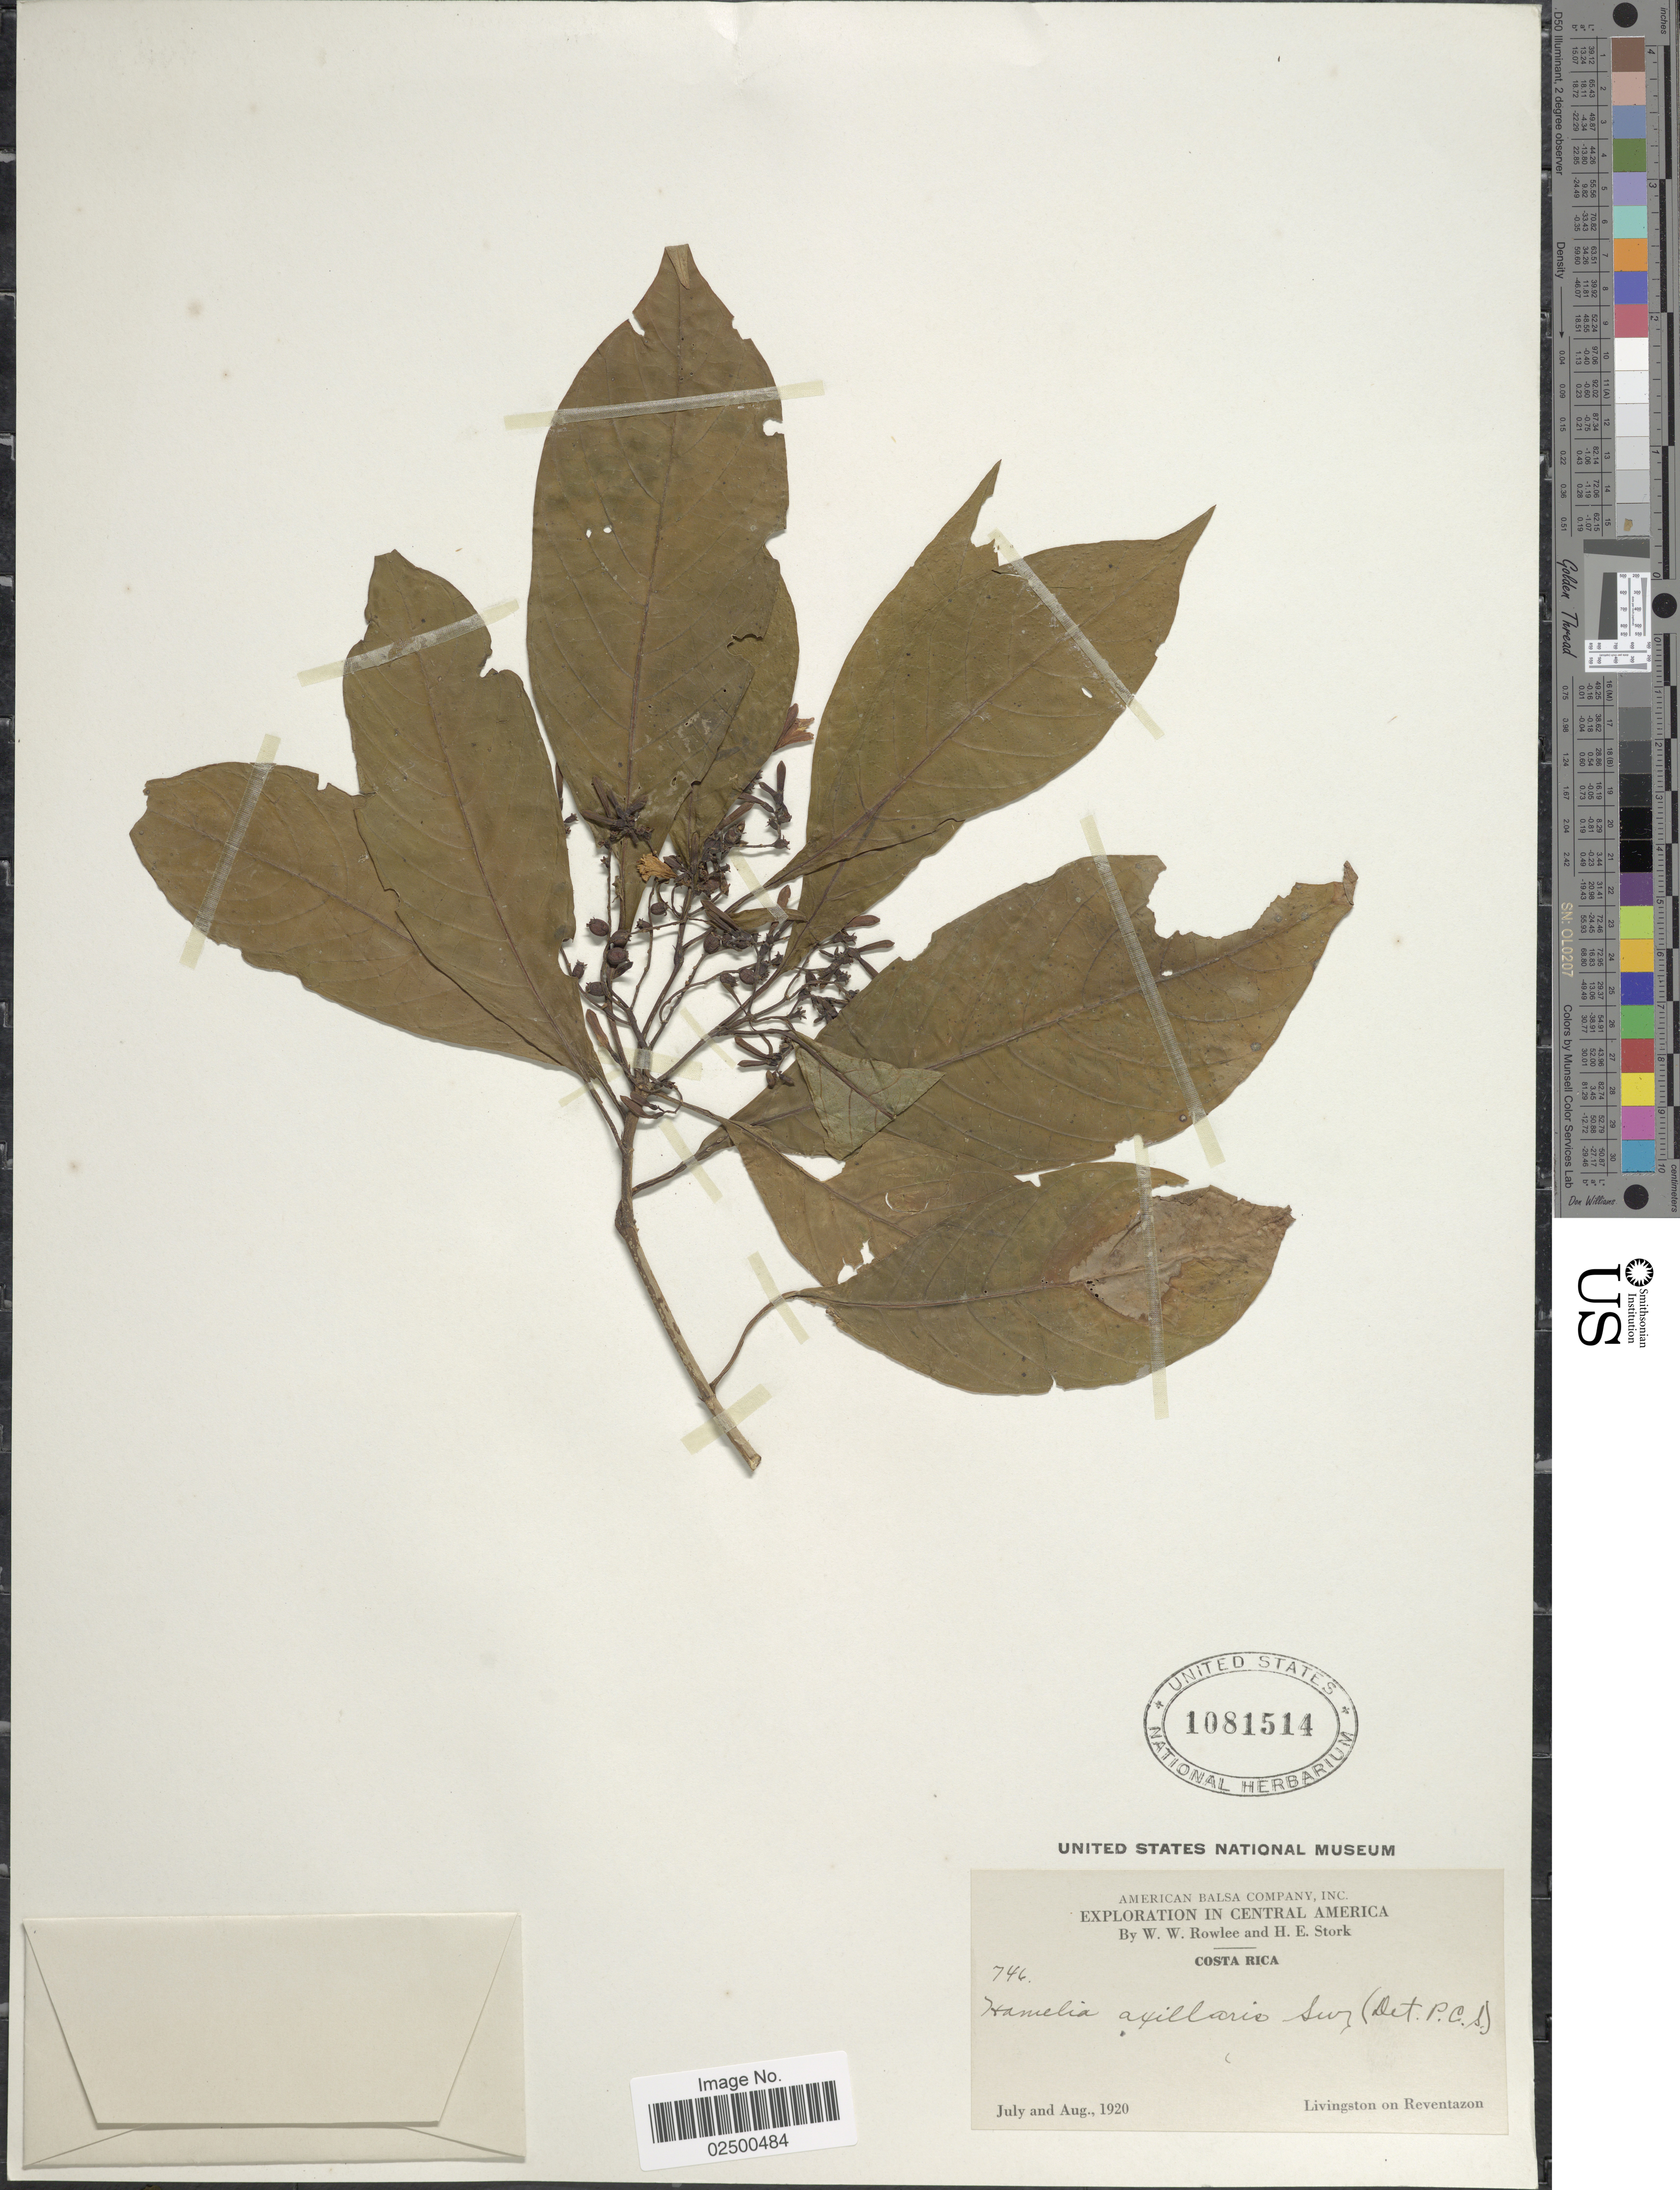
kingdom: Plantae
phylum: Tracheophyta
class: Magnoliopsida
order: Gentianales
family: Rubiaceae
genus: Hamelia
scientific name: Hamelia axillaris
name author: Sw.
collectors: W. W. Rowlee & H. E. Stork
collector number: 746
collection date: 1920-07/1920-08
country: Costa Rica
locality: Livingston on Reventazon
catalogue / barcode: US 1081514